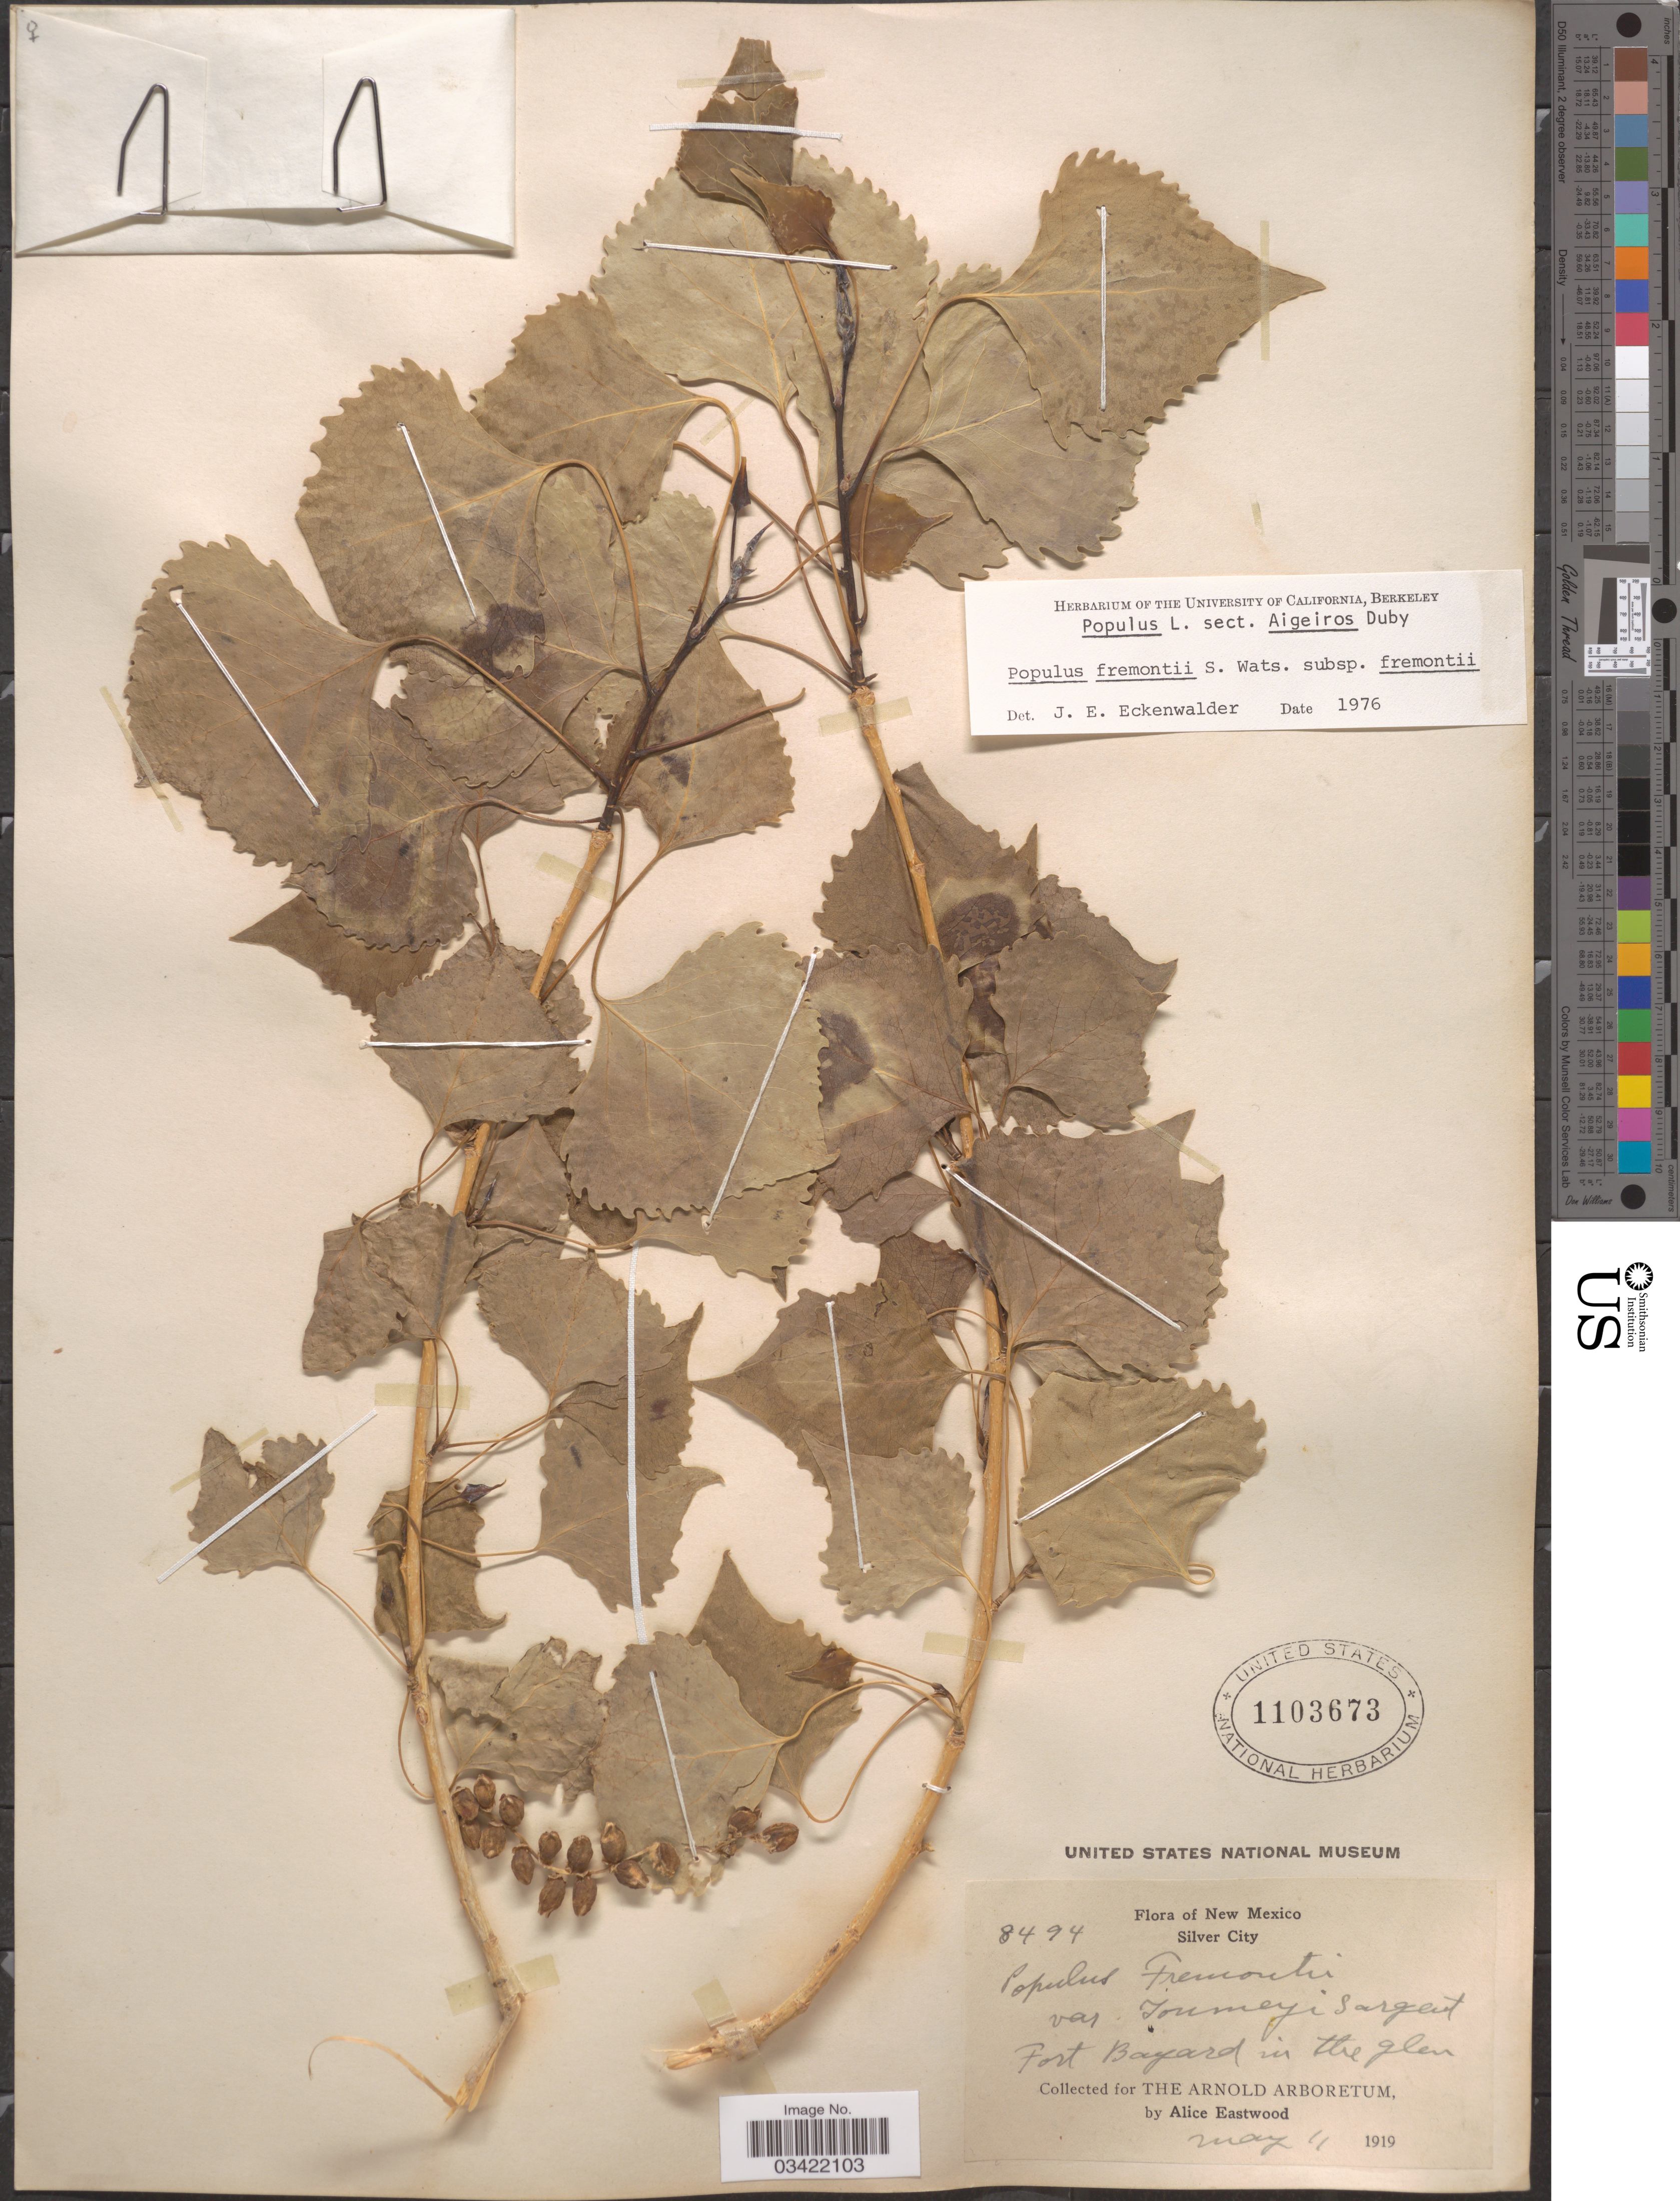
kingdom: Plantae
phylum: Tracheophyta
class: Magnoliopsida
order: Malpighiales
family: Salicaceae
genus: Populus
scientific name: Populus fremontii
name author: S. Watson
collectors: A. Eastwood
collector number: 8494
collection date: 1919-05-01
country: United States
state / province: New Mexico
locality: Silver City. Fort Bayard in the glen.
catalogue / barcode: US 1103673